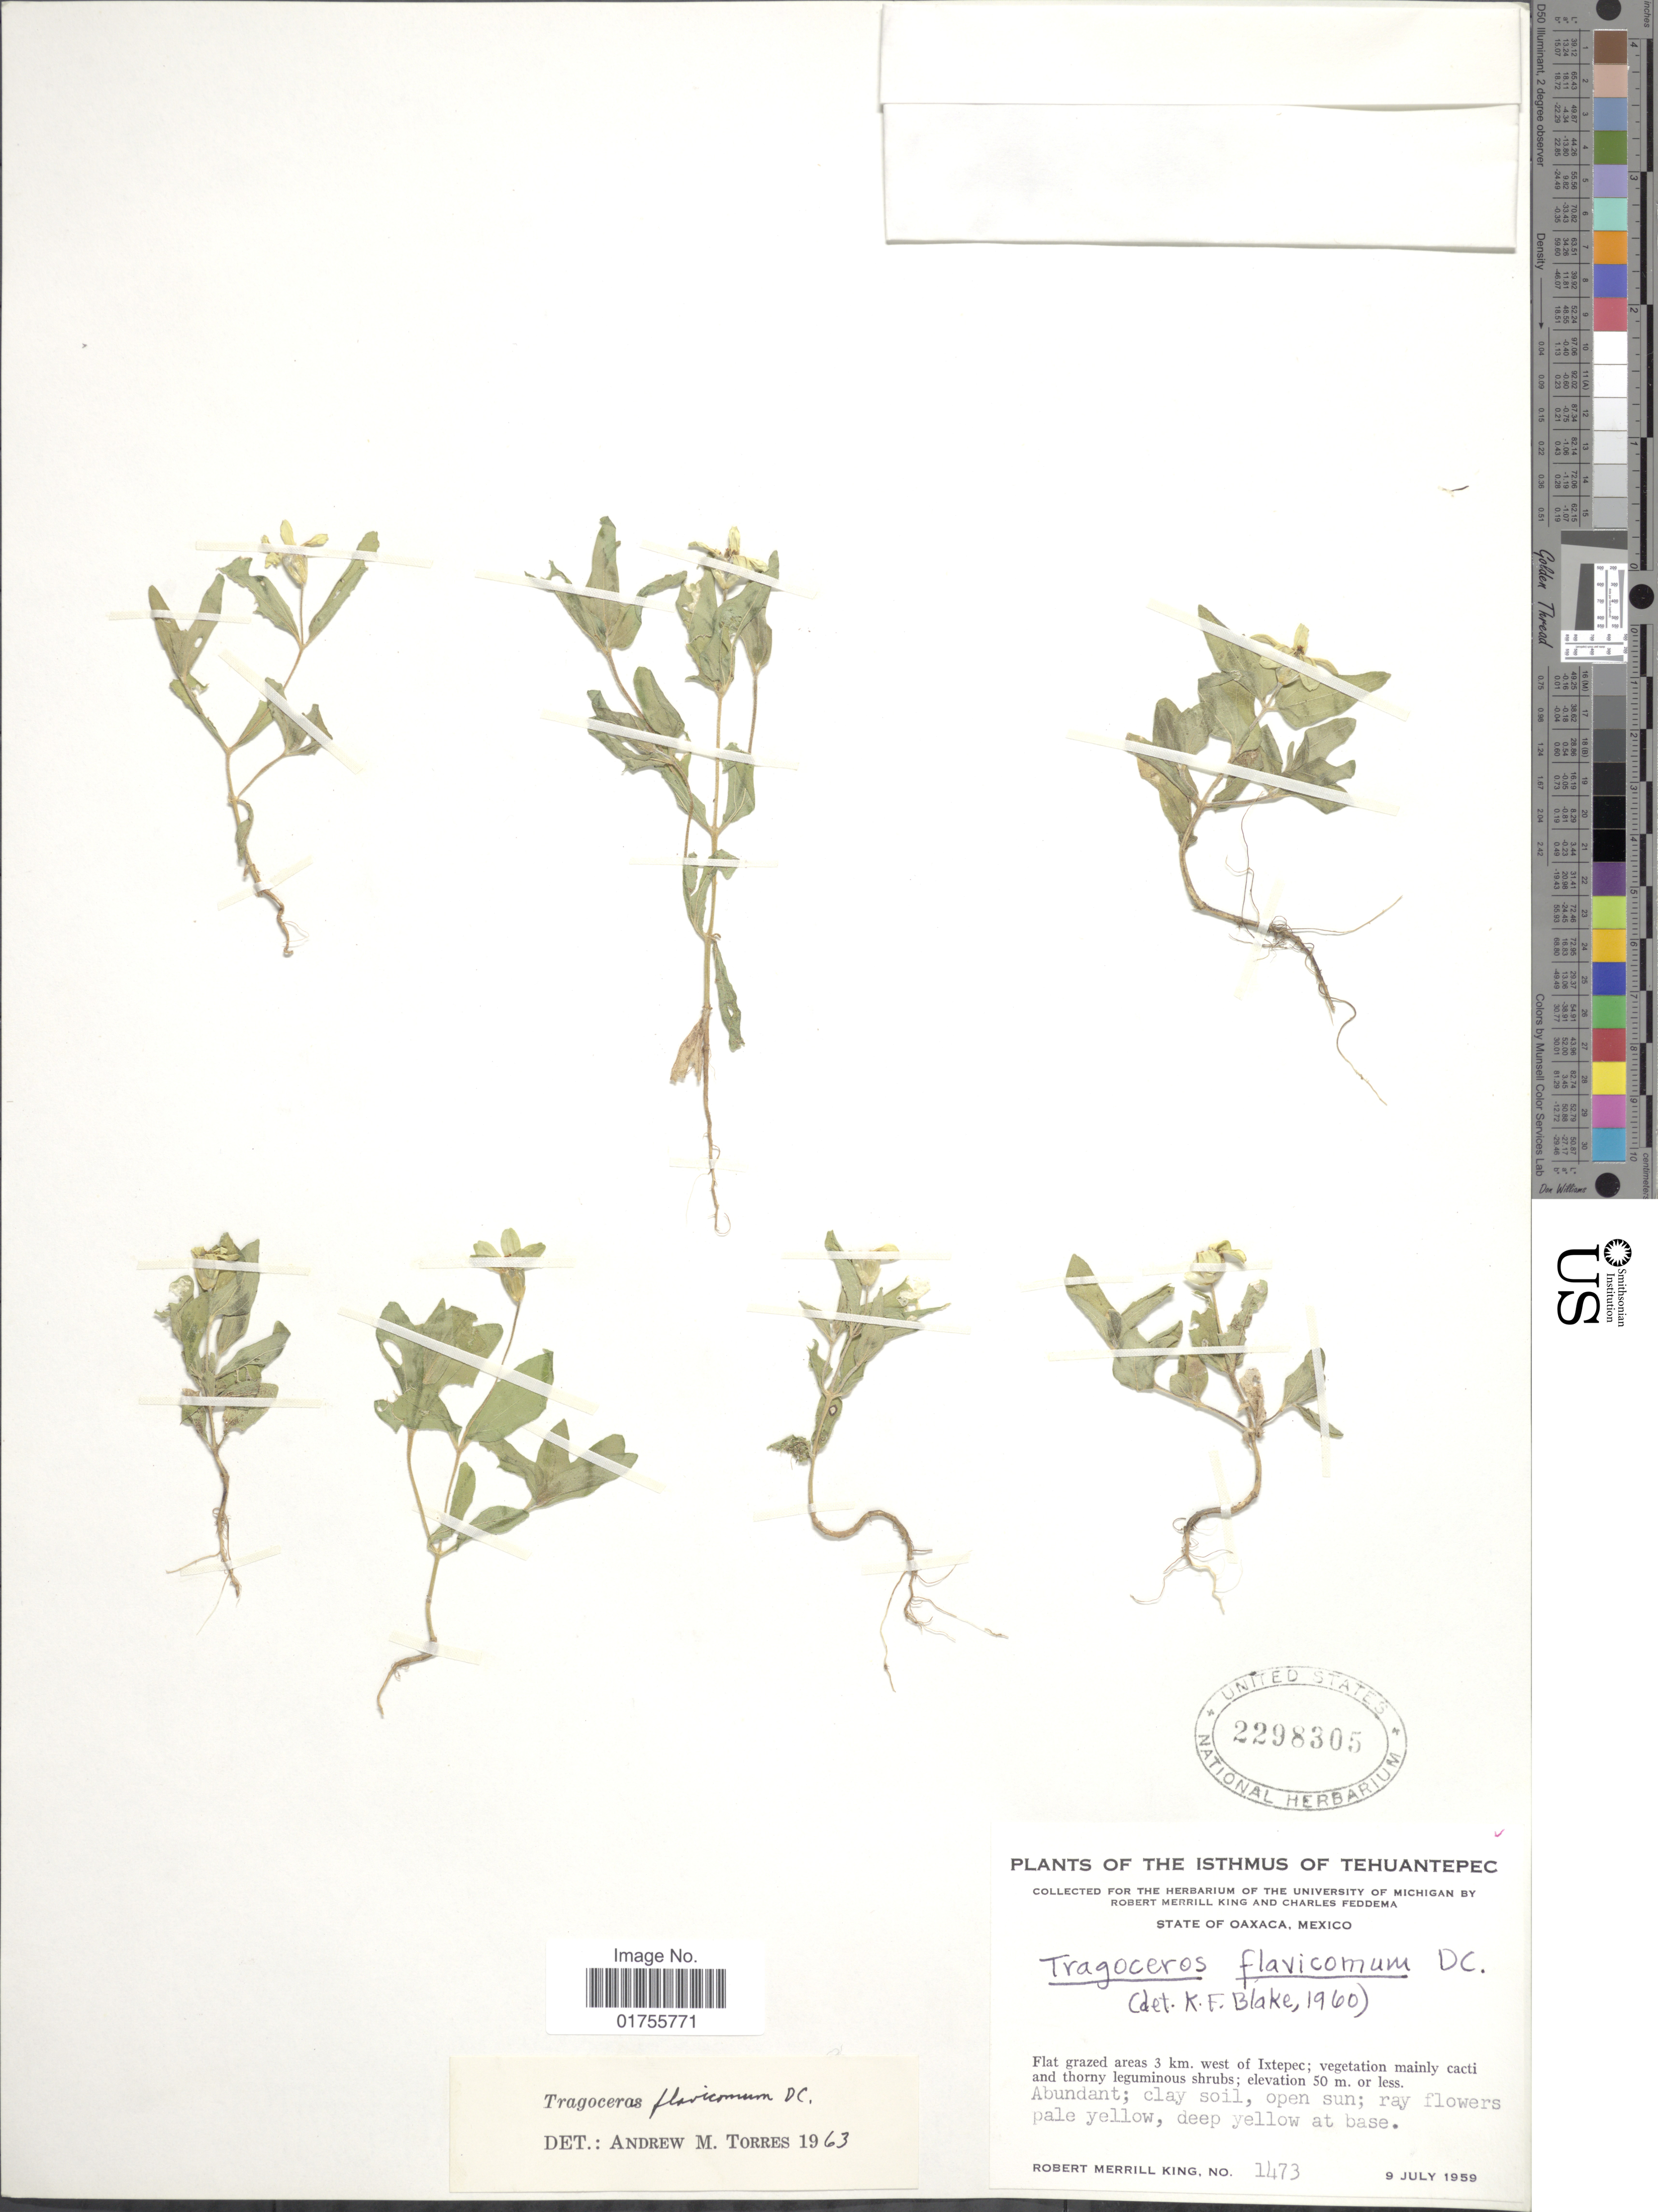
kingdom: Plantae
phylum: Tracheophyta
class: Magnoliopsida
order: Asterales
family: Asteraceae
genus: Tragoceros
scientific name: Tragoceros flavicomum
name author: DC.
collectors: R. M. King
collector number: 1473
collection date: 1959-07-09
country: Mexico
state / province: Oaxaca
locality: The Isthmus of Tehuantepec, Flat grazed areas 3 km west of Ixtepec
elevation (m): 50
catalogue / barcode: US 2298305